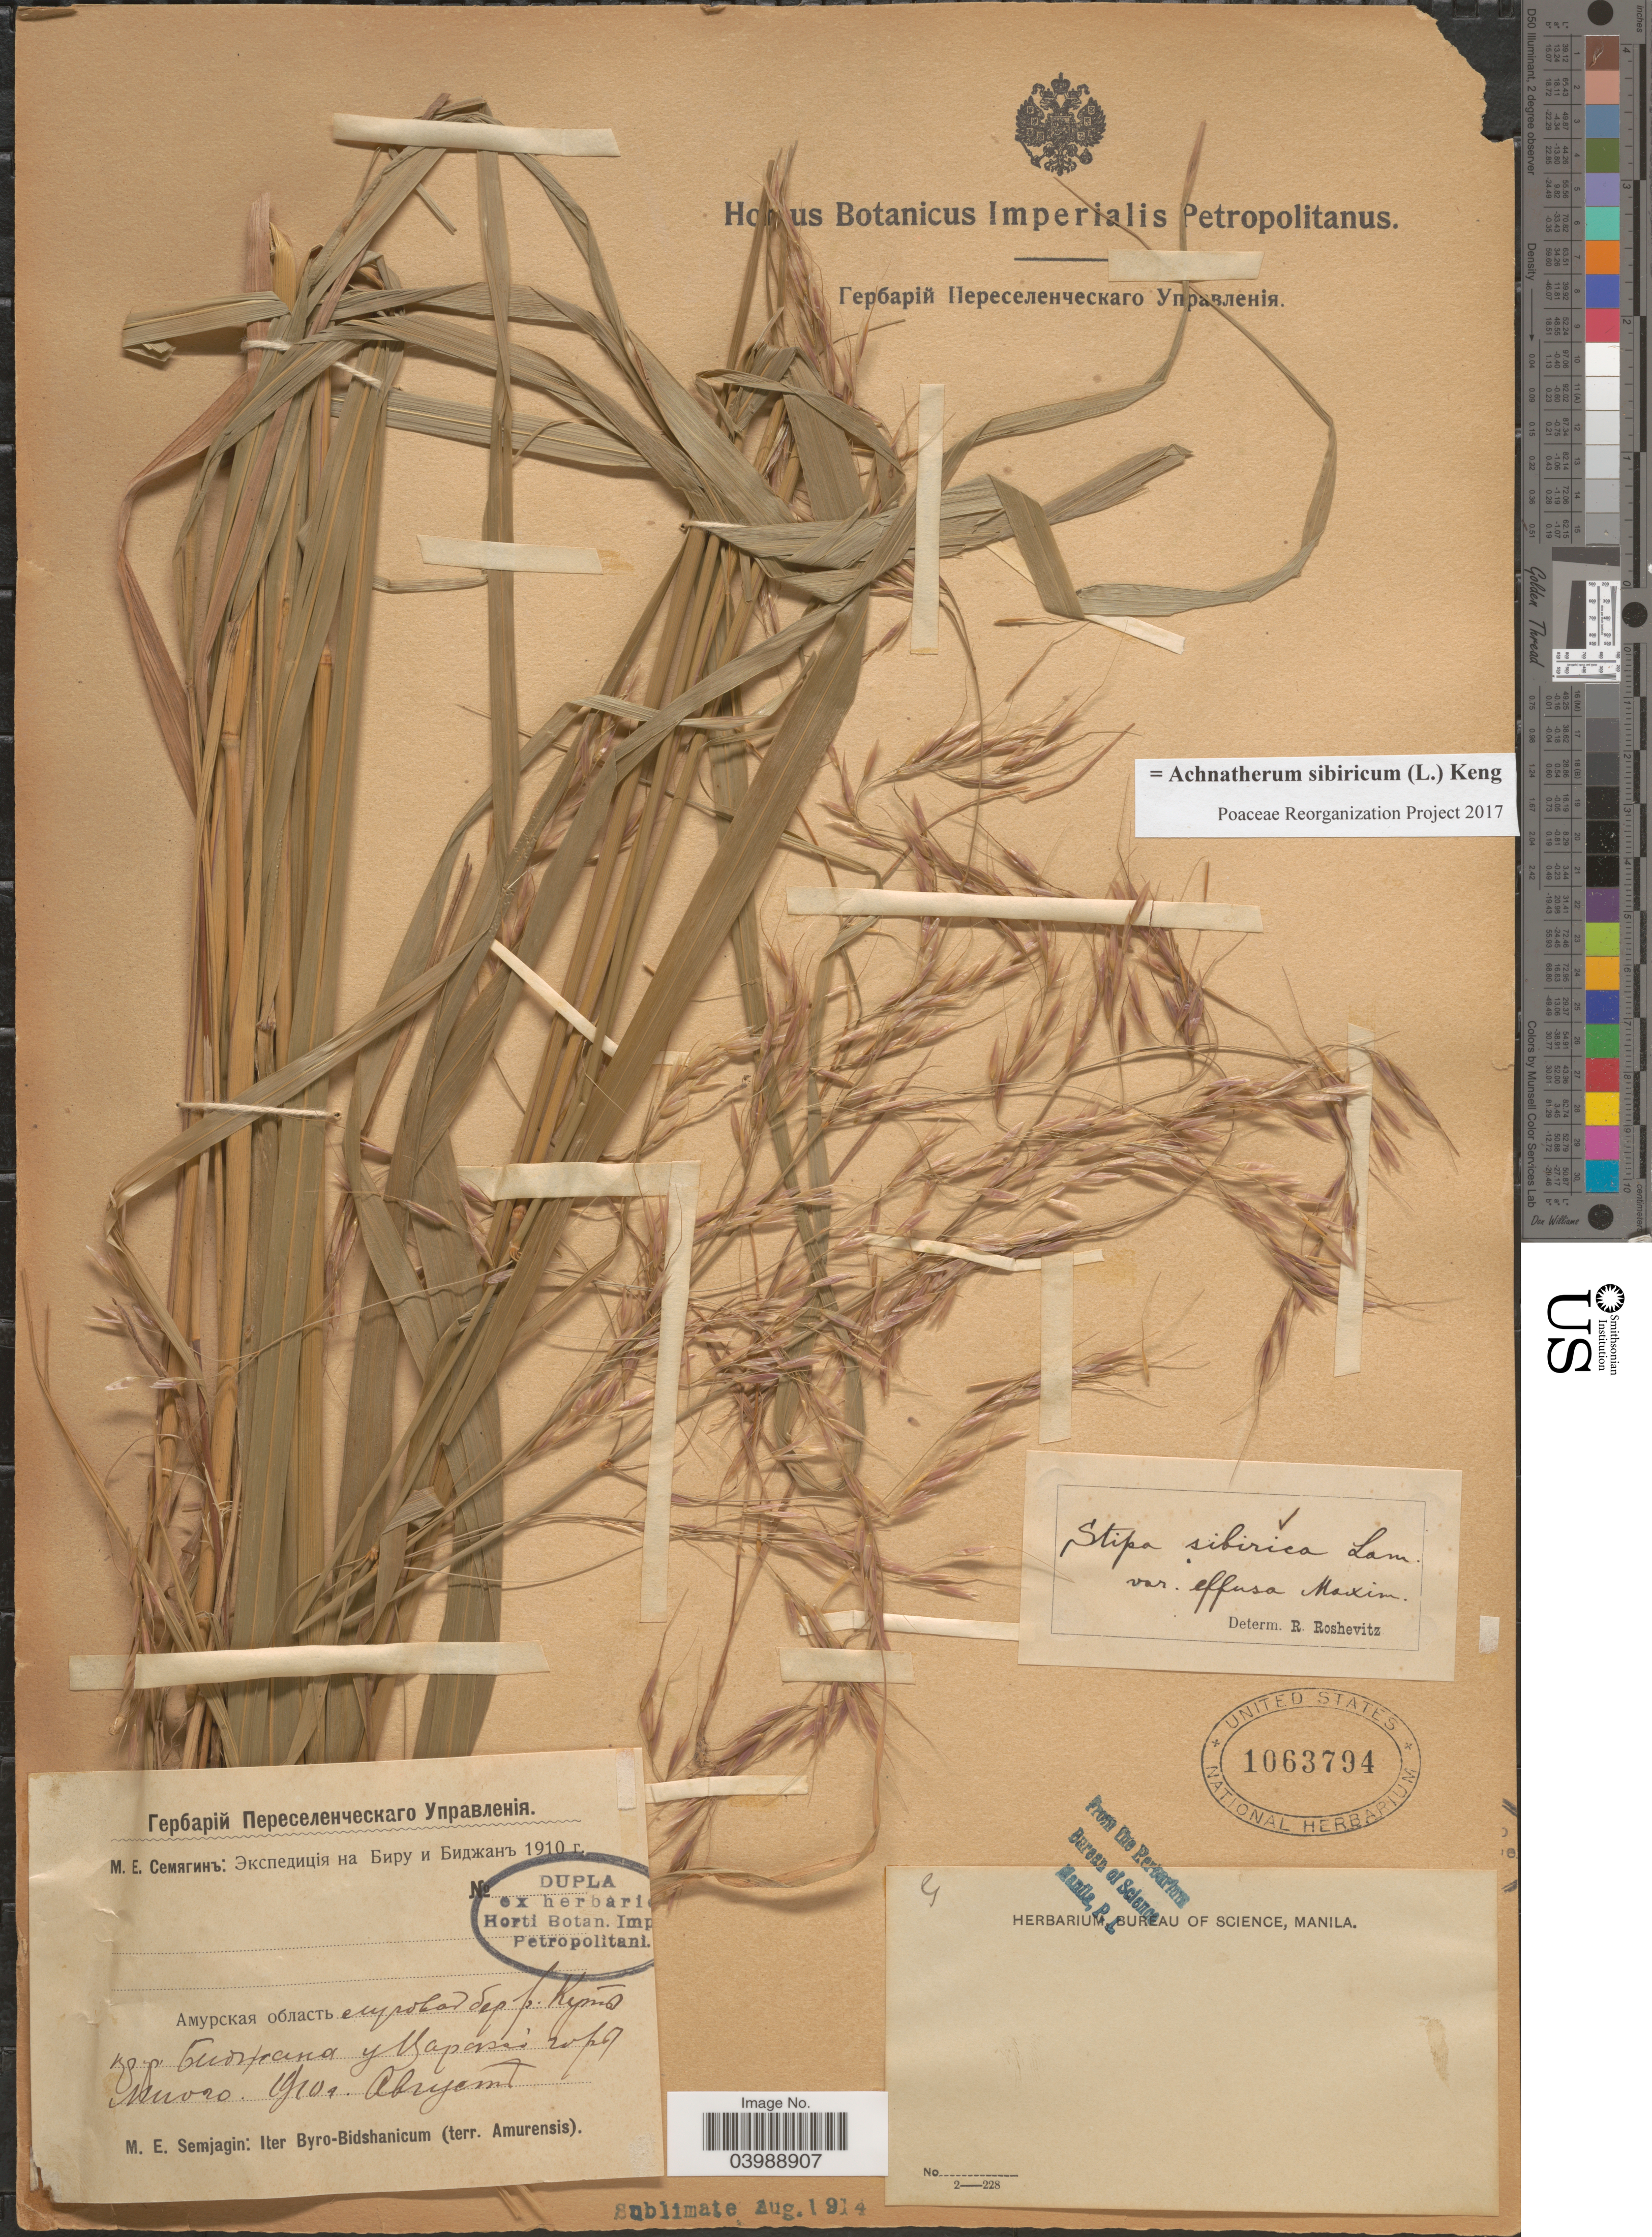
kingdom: Plantae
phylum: Tracheophyta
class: Liliopsida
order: Poales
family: Poaceae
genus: Achnatherum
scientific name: Achnatherum sibiricum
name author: (L.) Keng ex Tzvelev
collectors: M. Semjagin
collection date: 1910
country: Russian Federation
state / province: Jewish Autonomous O.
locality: Near Birobidzhan, near Mt. Tsarskaya, river Kuta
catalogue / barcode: US 1063794